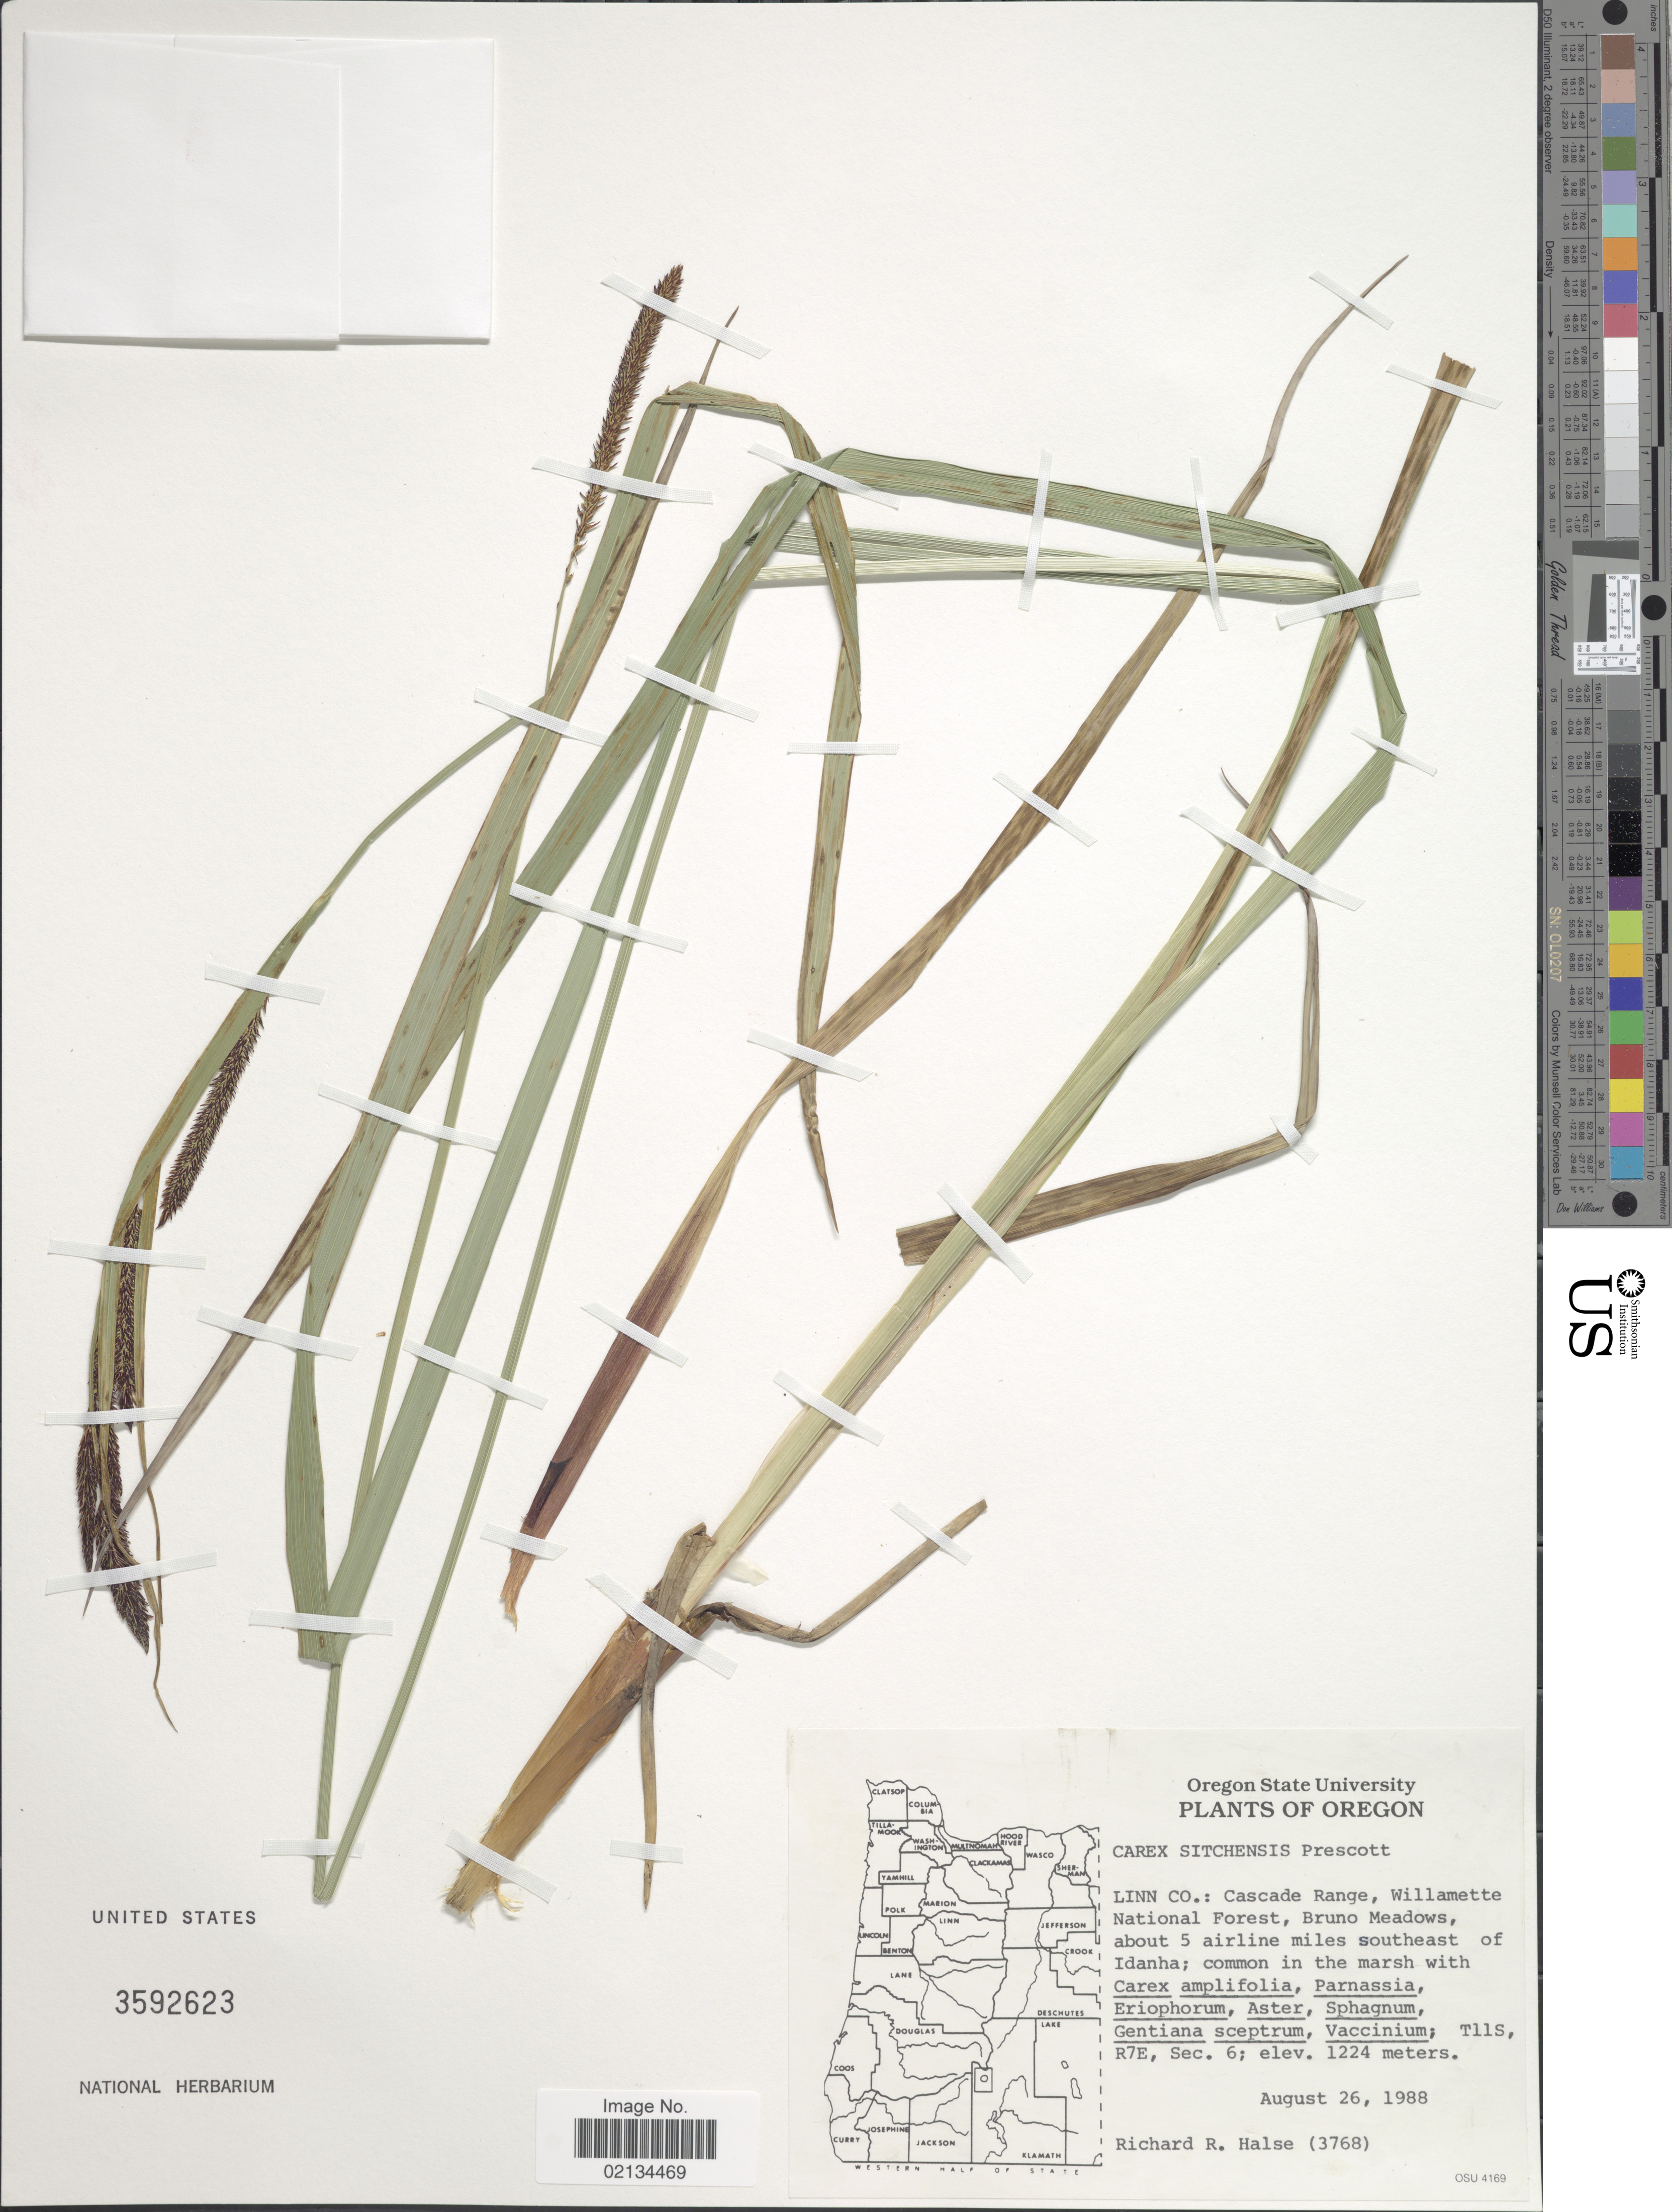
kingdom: Plantae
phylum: Tracheophyta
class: Liliopsida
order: Poales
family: Cyperaceae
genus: Carex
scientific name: Carex aquatilis var. dives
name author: (Holm) Kük.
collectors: R. Halse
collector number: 3768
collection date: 1988-08-26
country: United States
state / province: Oregon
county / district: Linn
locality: Linn Co.: Cascade Range, Willamette National Forest, Bruno Meadows, about 5 airline miles southeast of Idanha, T11S, R7E, Sec. 6.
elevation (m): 1224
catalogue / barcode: US 3592623